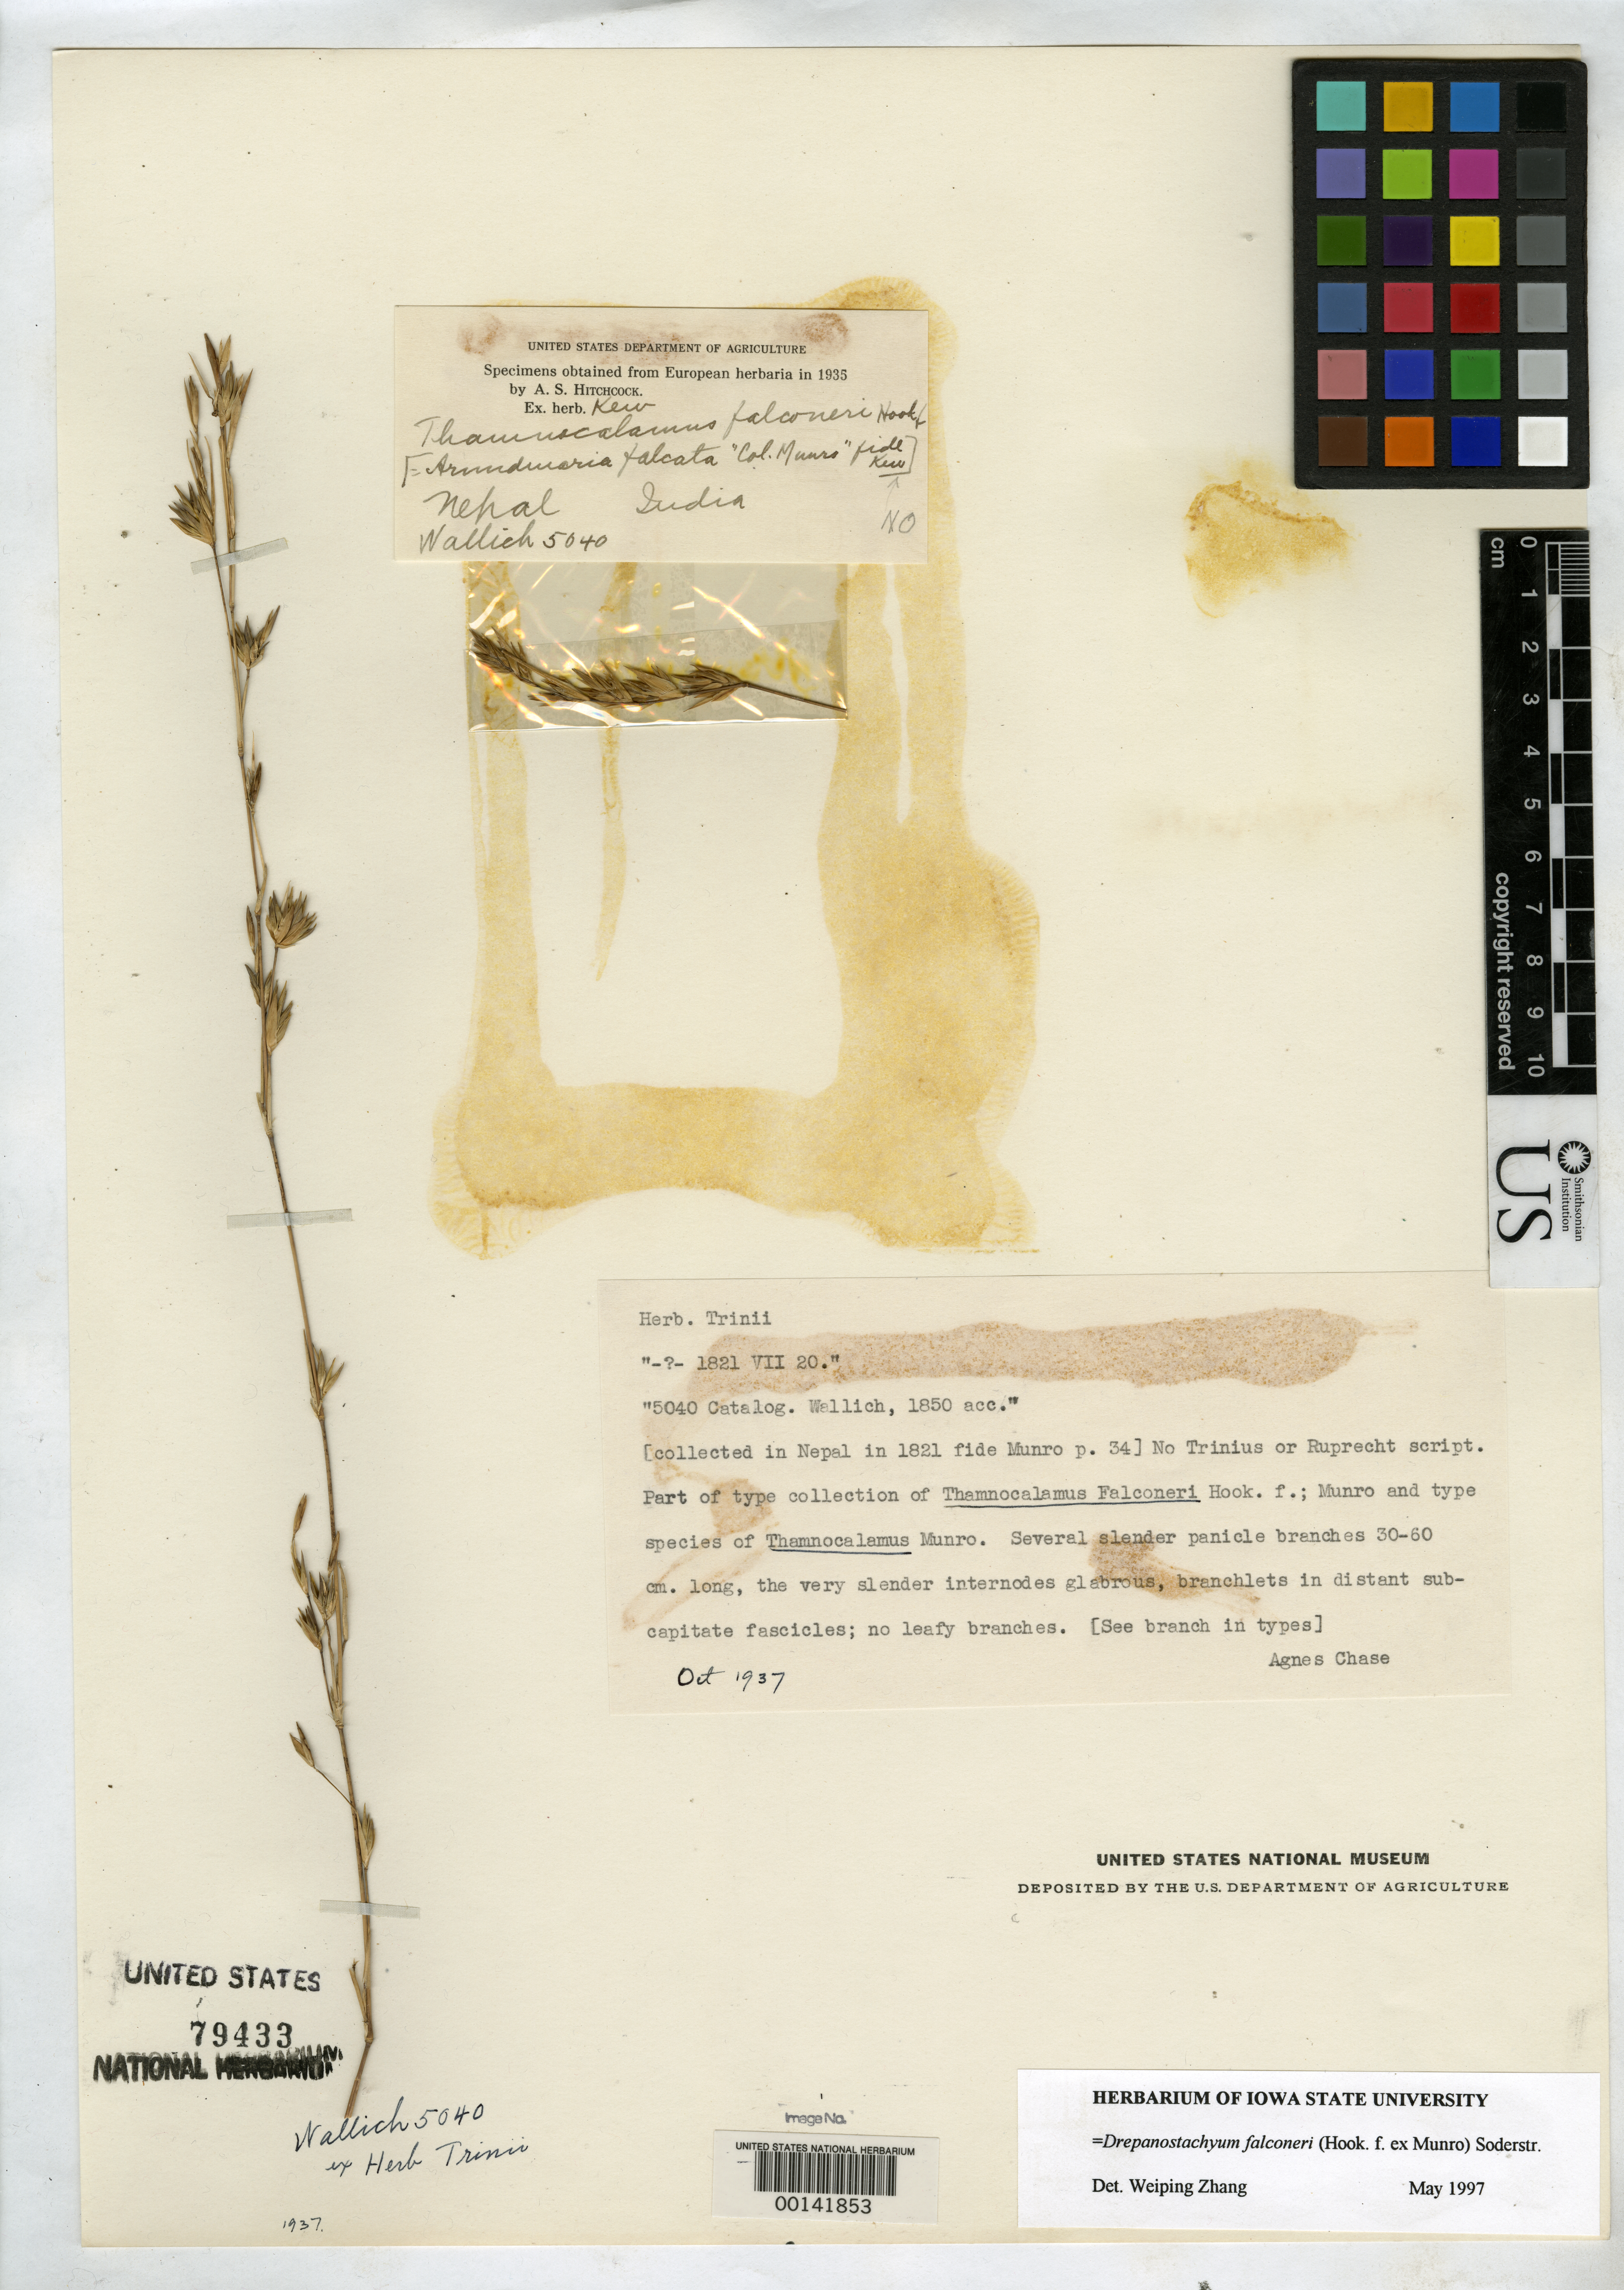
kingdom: Plantae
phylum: Tracheophyta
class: Liliopsida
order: Poales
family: Poaceae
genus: Thamnocalamus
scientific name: Thamnocalamus falconeri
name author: Hook. f. ex Munro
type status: Type Fragment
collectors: N. Wallich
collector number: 5040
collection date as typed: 1821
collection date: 1821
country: Nepal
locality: Himalayas.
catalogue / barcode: US 79433